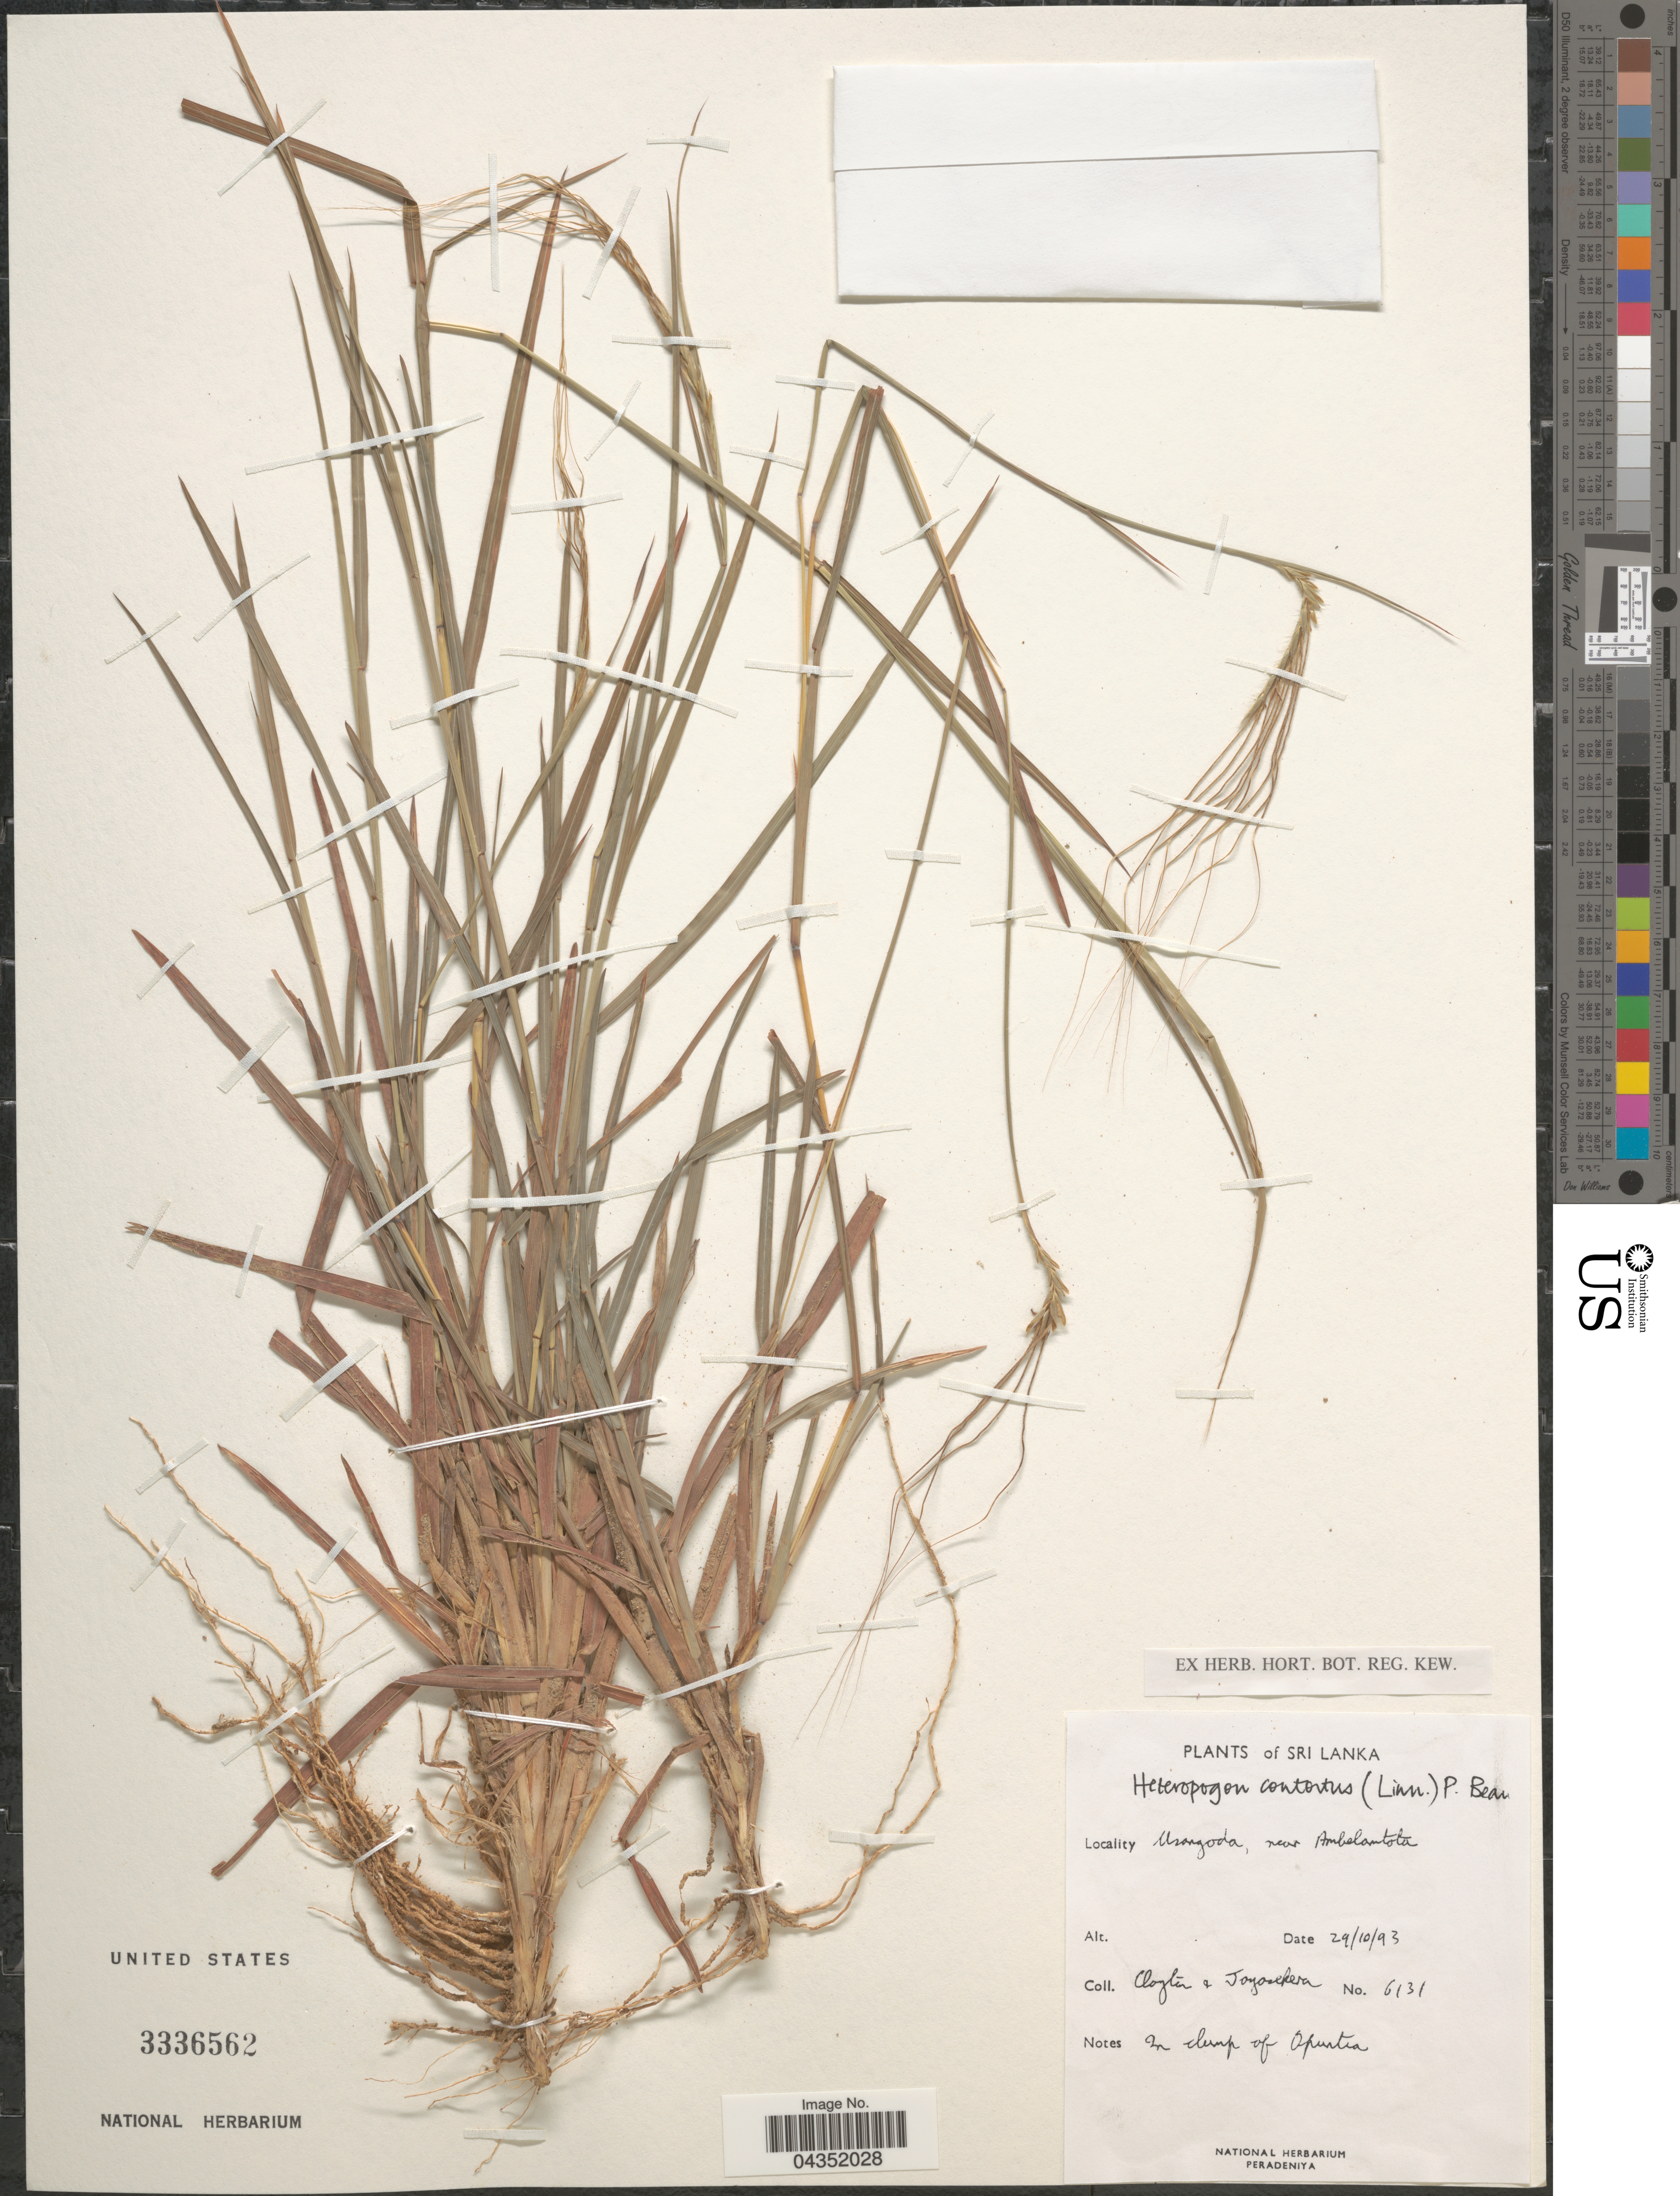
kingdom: Plantae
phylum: Tracheophyta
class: Liliopsida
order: Poales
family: Poaceae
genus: Heteropogon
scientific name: Heteropogon contortus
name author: (L.) P. Beauv. ex Roem. & Schult.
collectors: Clayton & -. Jayasekera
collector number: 6131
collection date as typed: Transcribed d/m/y: 29/10/93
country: Sri Lanka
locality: Usangoda, near Ambelamtota.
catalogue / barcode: US 3336562